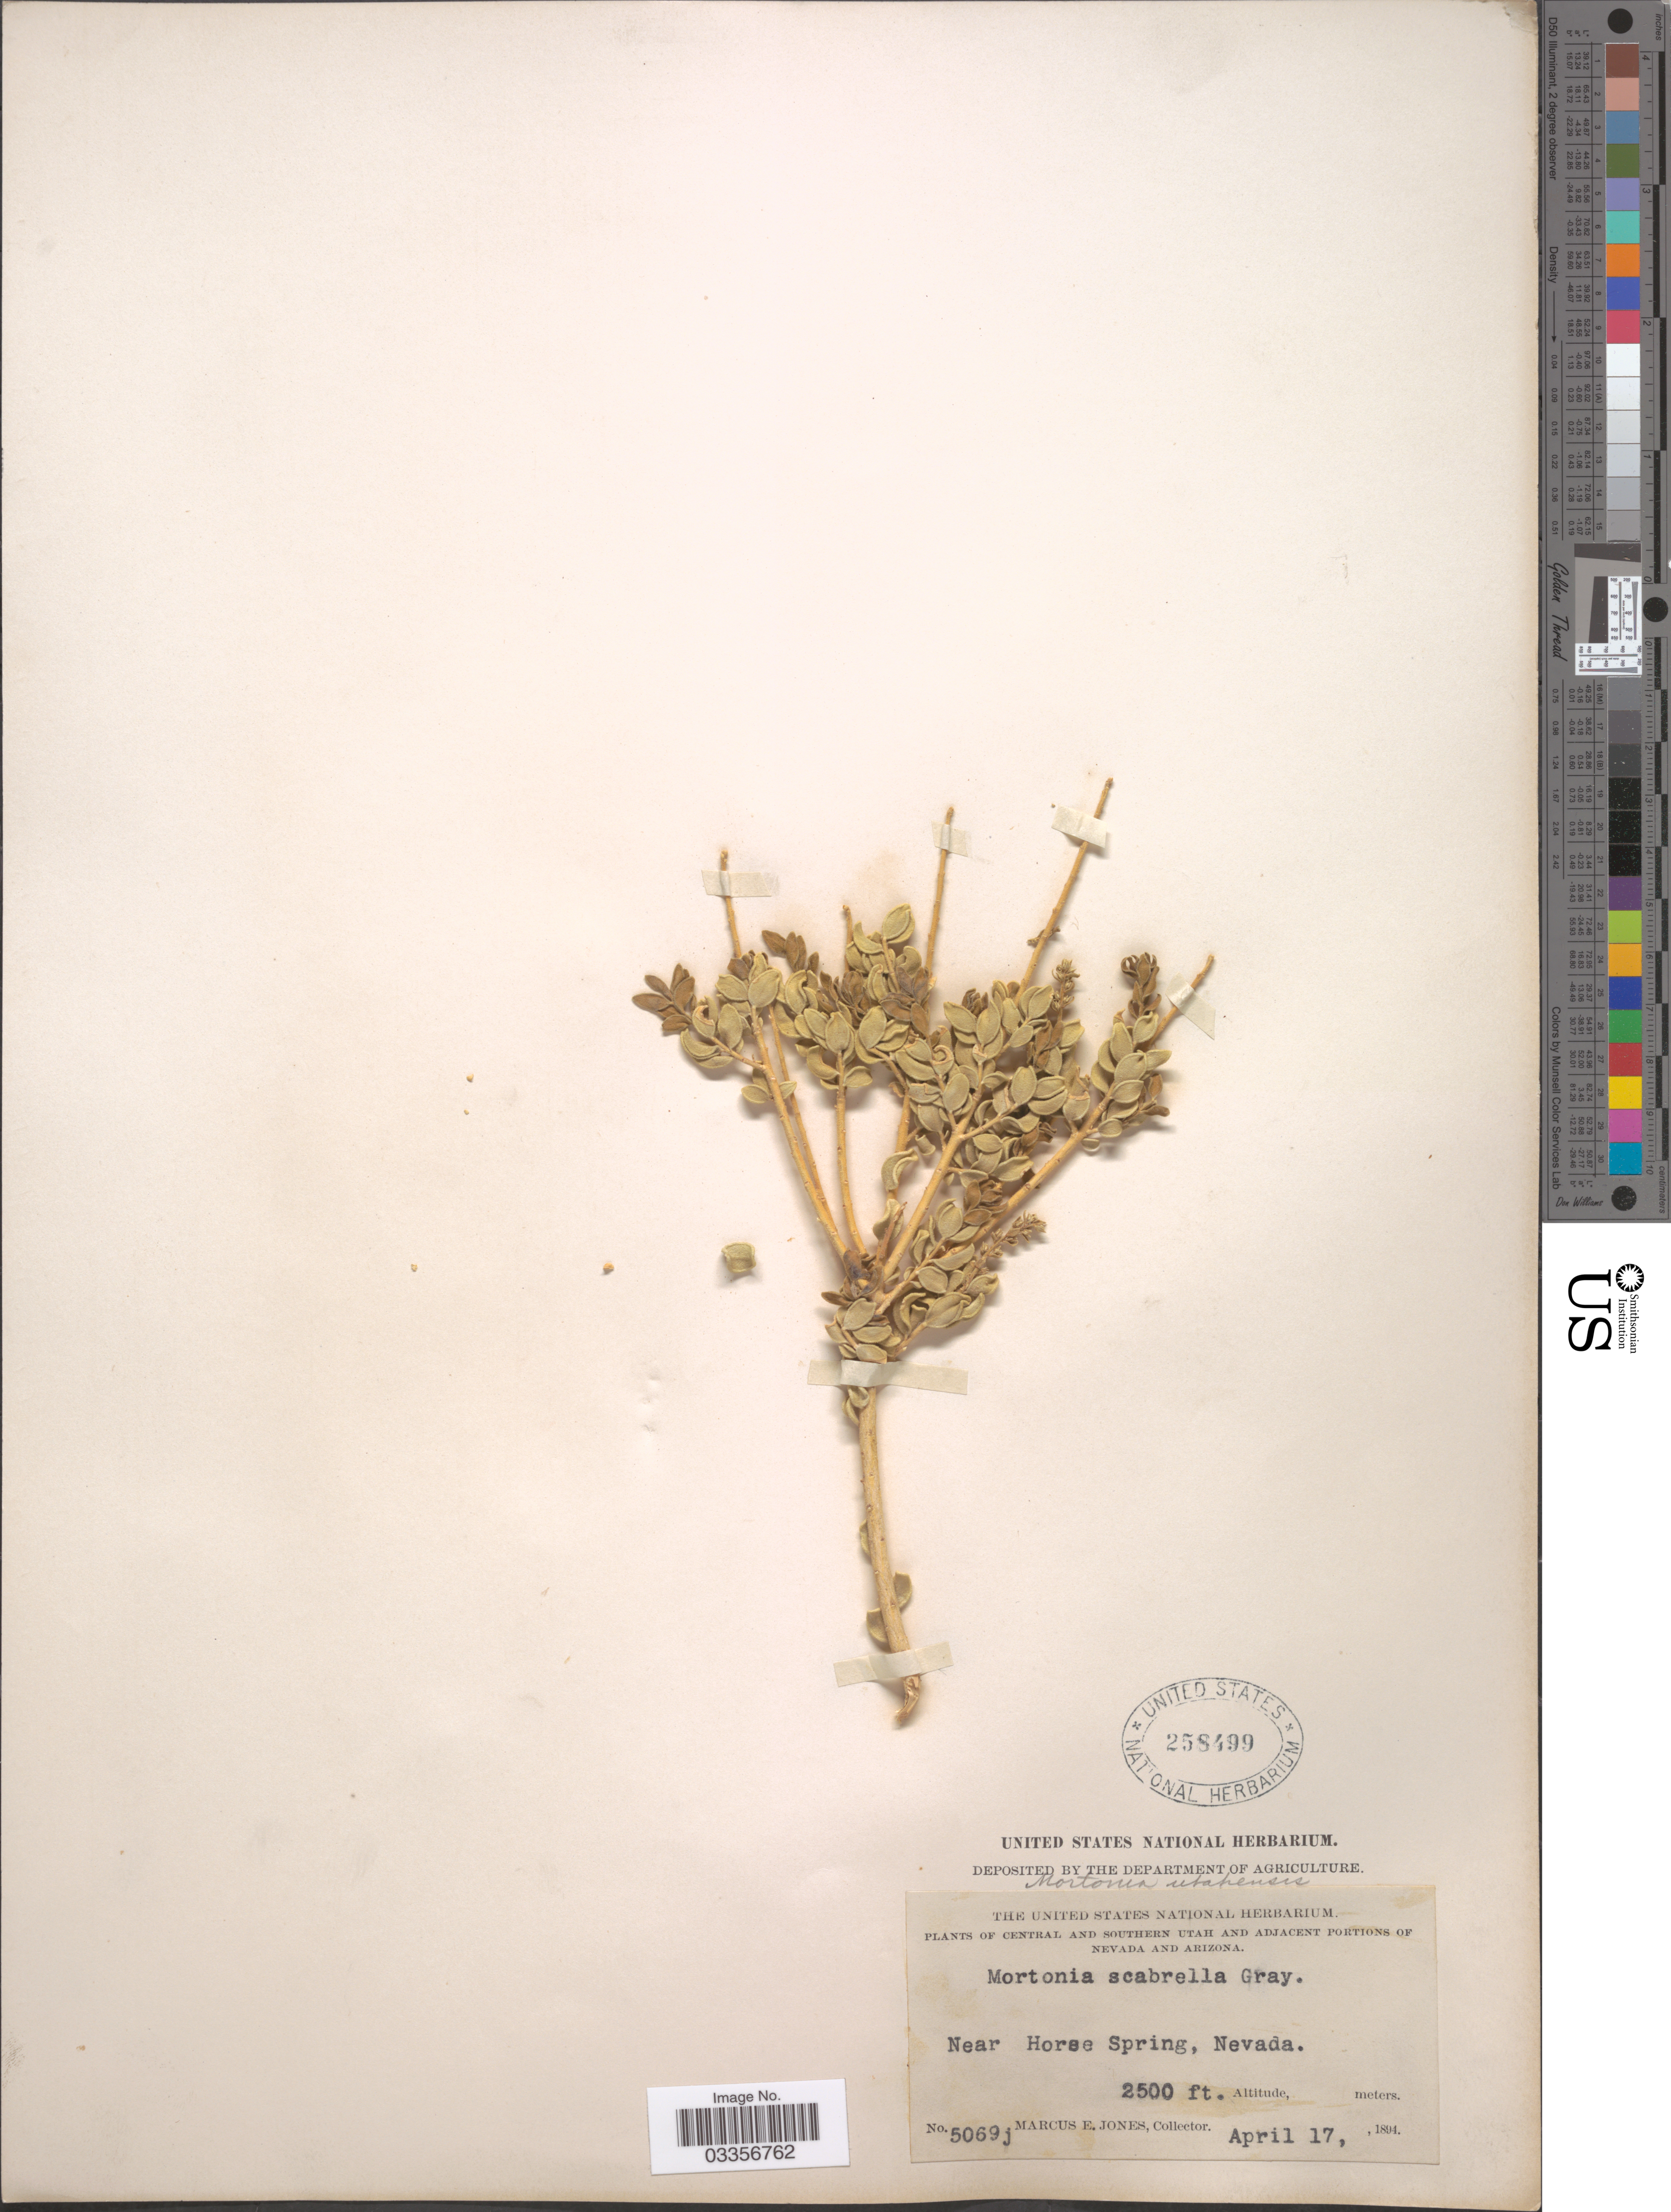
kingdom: Plantae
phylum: Tracheophyta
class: Magnoliopsida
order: Celastrales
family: Celastraceae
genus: Mortonia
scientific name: Mortonia utahensis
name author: (Coville ex Trel.) A. Nelson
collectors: M. E. Jones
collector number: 5069j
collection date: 1894-04-17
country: United States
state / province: Nevada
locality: Near Horse Spring.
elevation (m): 762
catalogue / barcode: US 258499